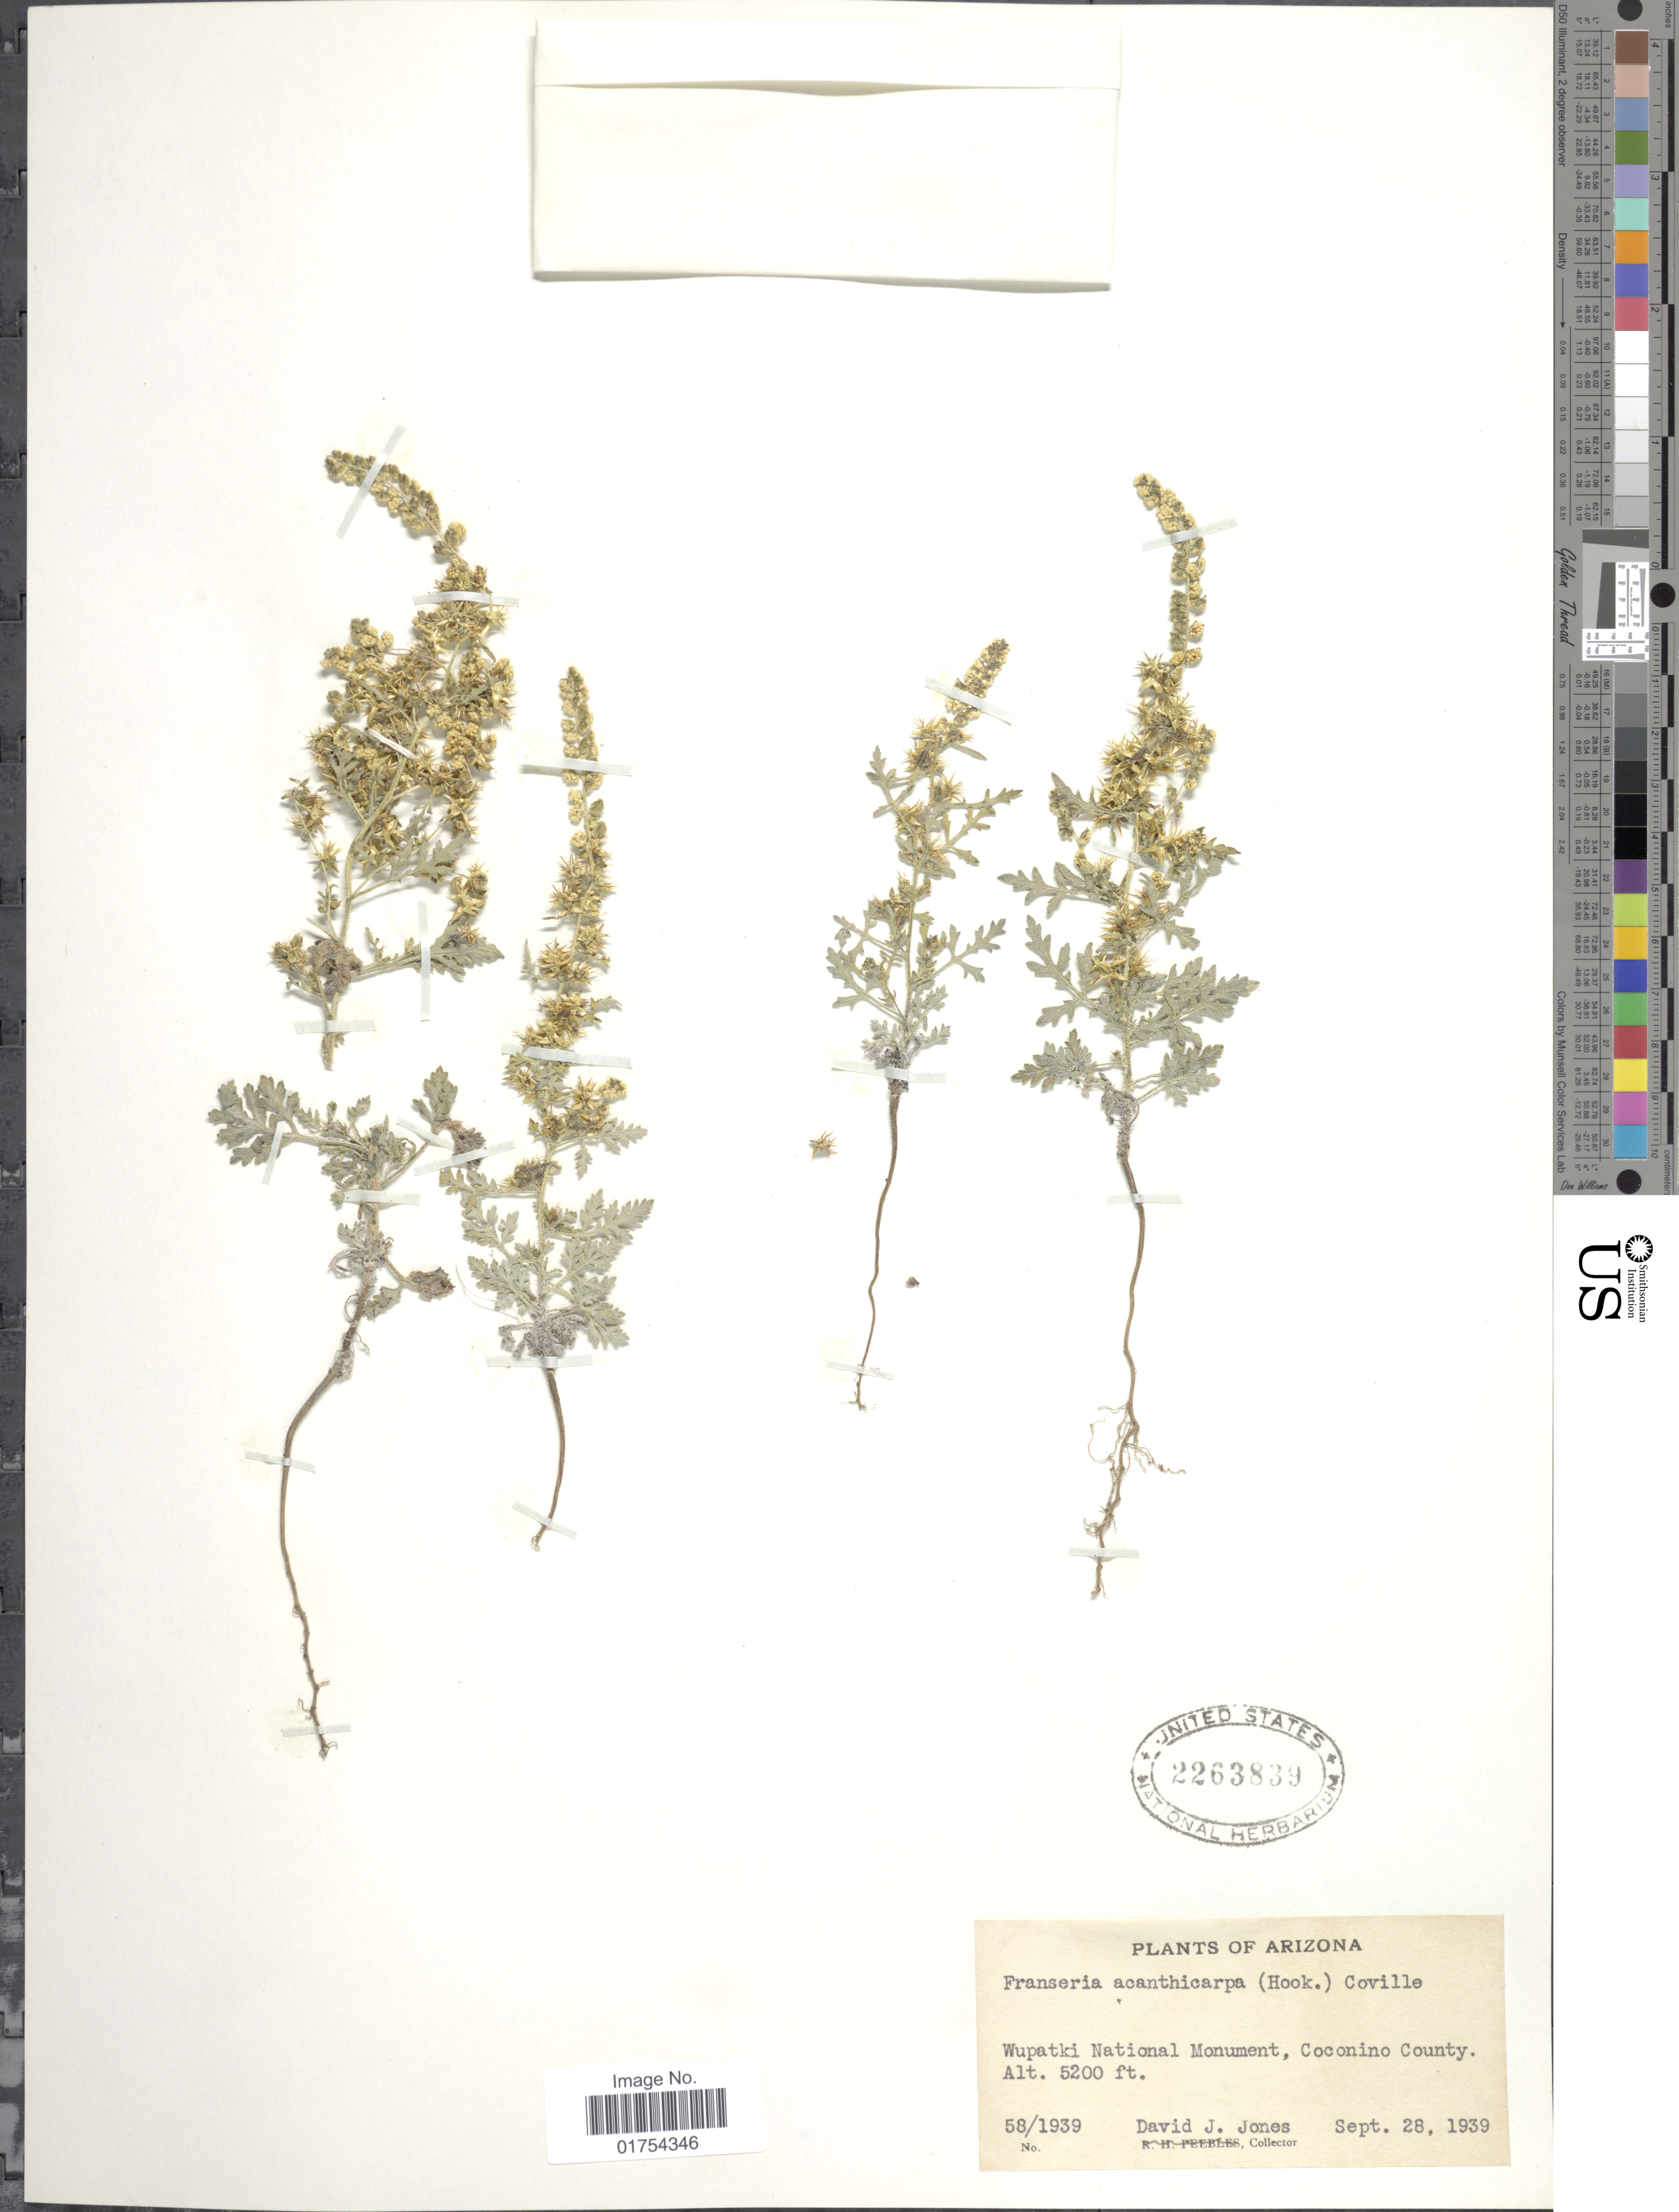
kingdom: Plantae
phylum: Tracheophyta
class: Magnoliopsida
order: Asterales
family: Asteraceae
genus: Franseria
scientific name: Franseria acanthicarpa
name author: Coville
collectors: D. Jones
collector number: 58/1939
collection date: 1939-09-28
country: United States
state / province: Arizona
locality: Wupatki National Monument, Coconino County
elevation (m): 1585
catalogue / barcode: US 2263839